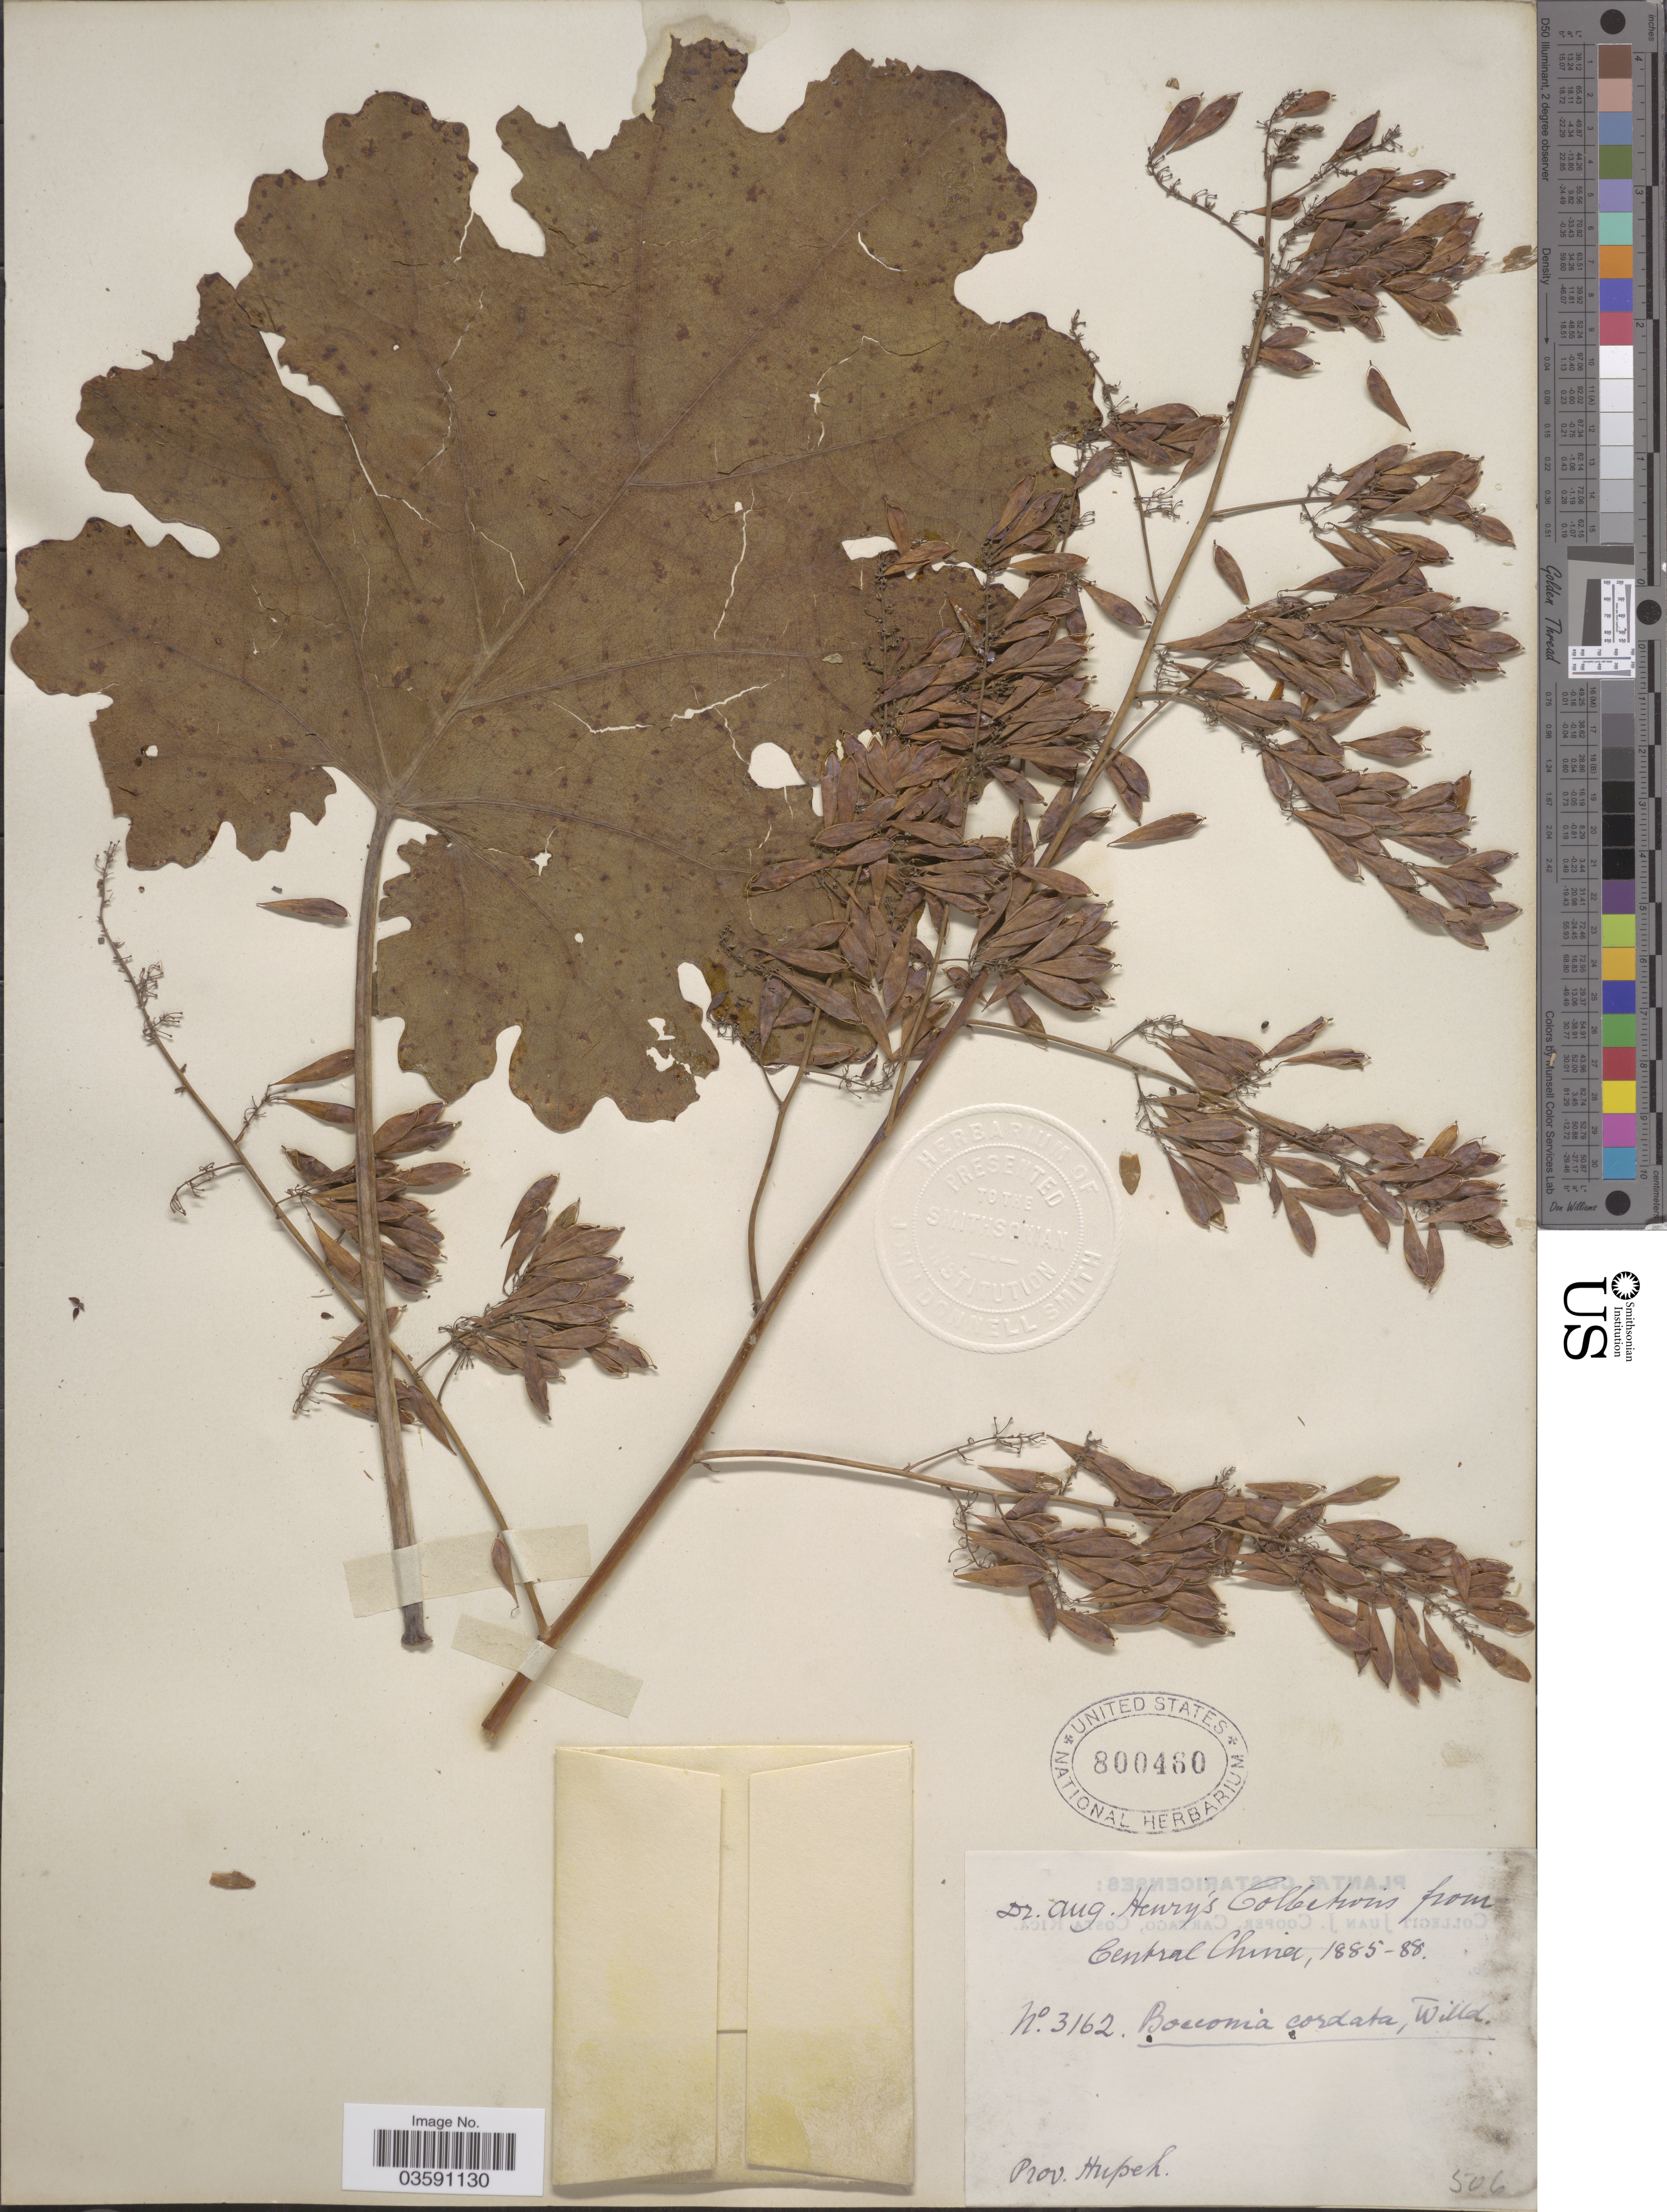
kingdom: Plantae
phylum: Tracheophyta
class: Magnoliopsida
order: Ranunculales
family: Papaveraceae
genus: Macleaya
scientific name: Macleaya cordata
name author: (Willd.) R. Br.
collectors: A. Henry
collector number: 3162/506?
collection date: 1885/1888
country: China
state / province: Hubei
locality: Central China. Prov. Hupeh.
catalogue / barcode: US 800460